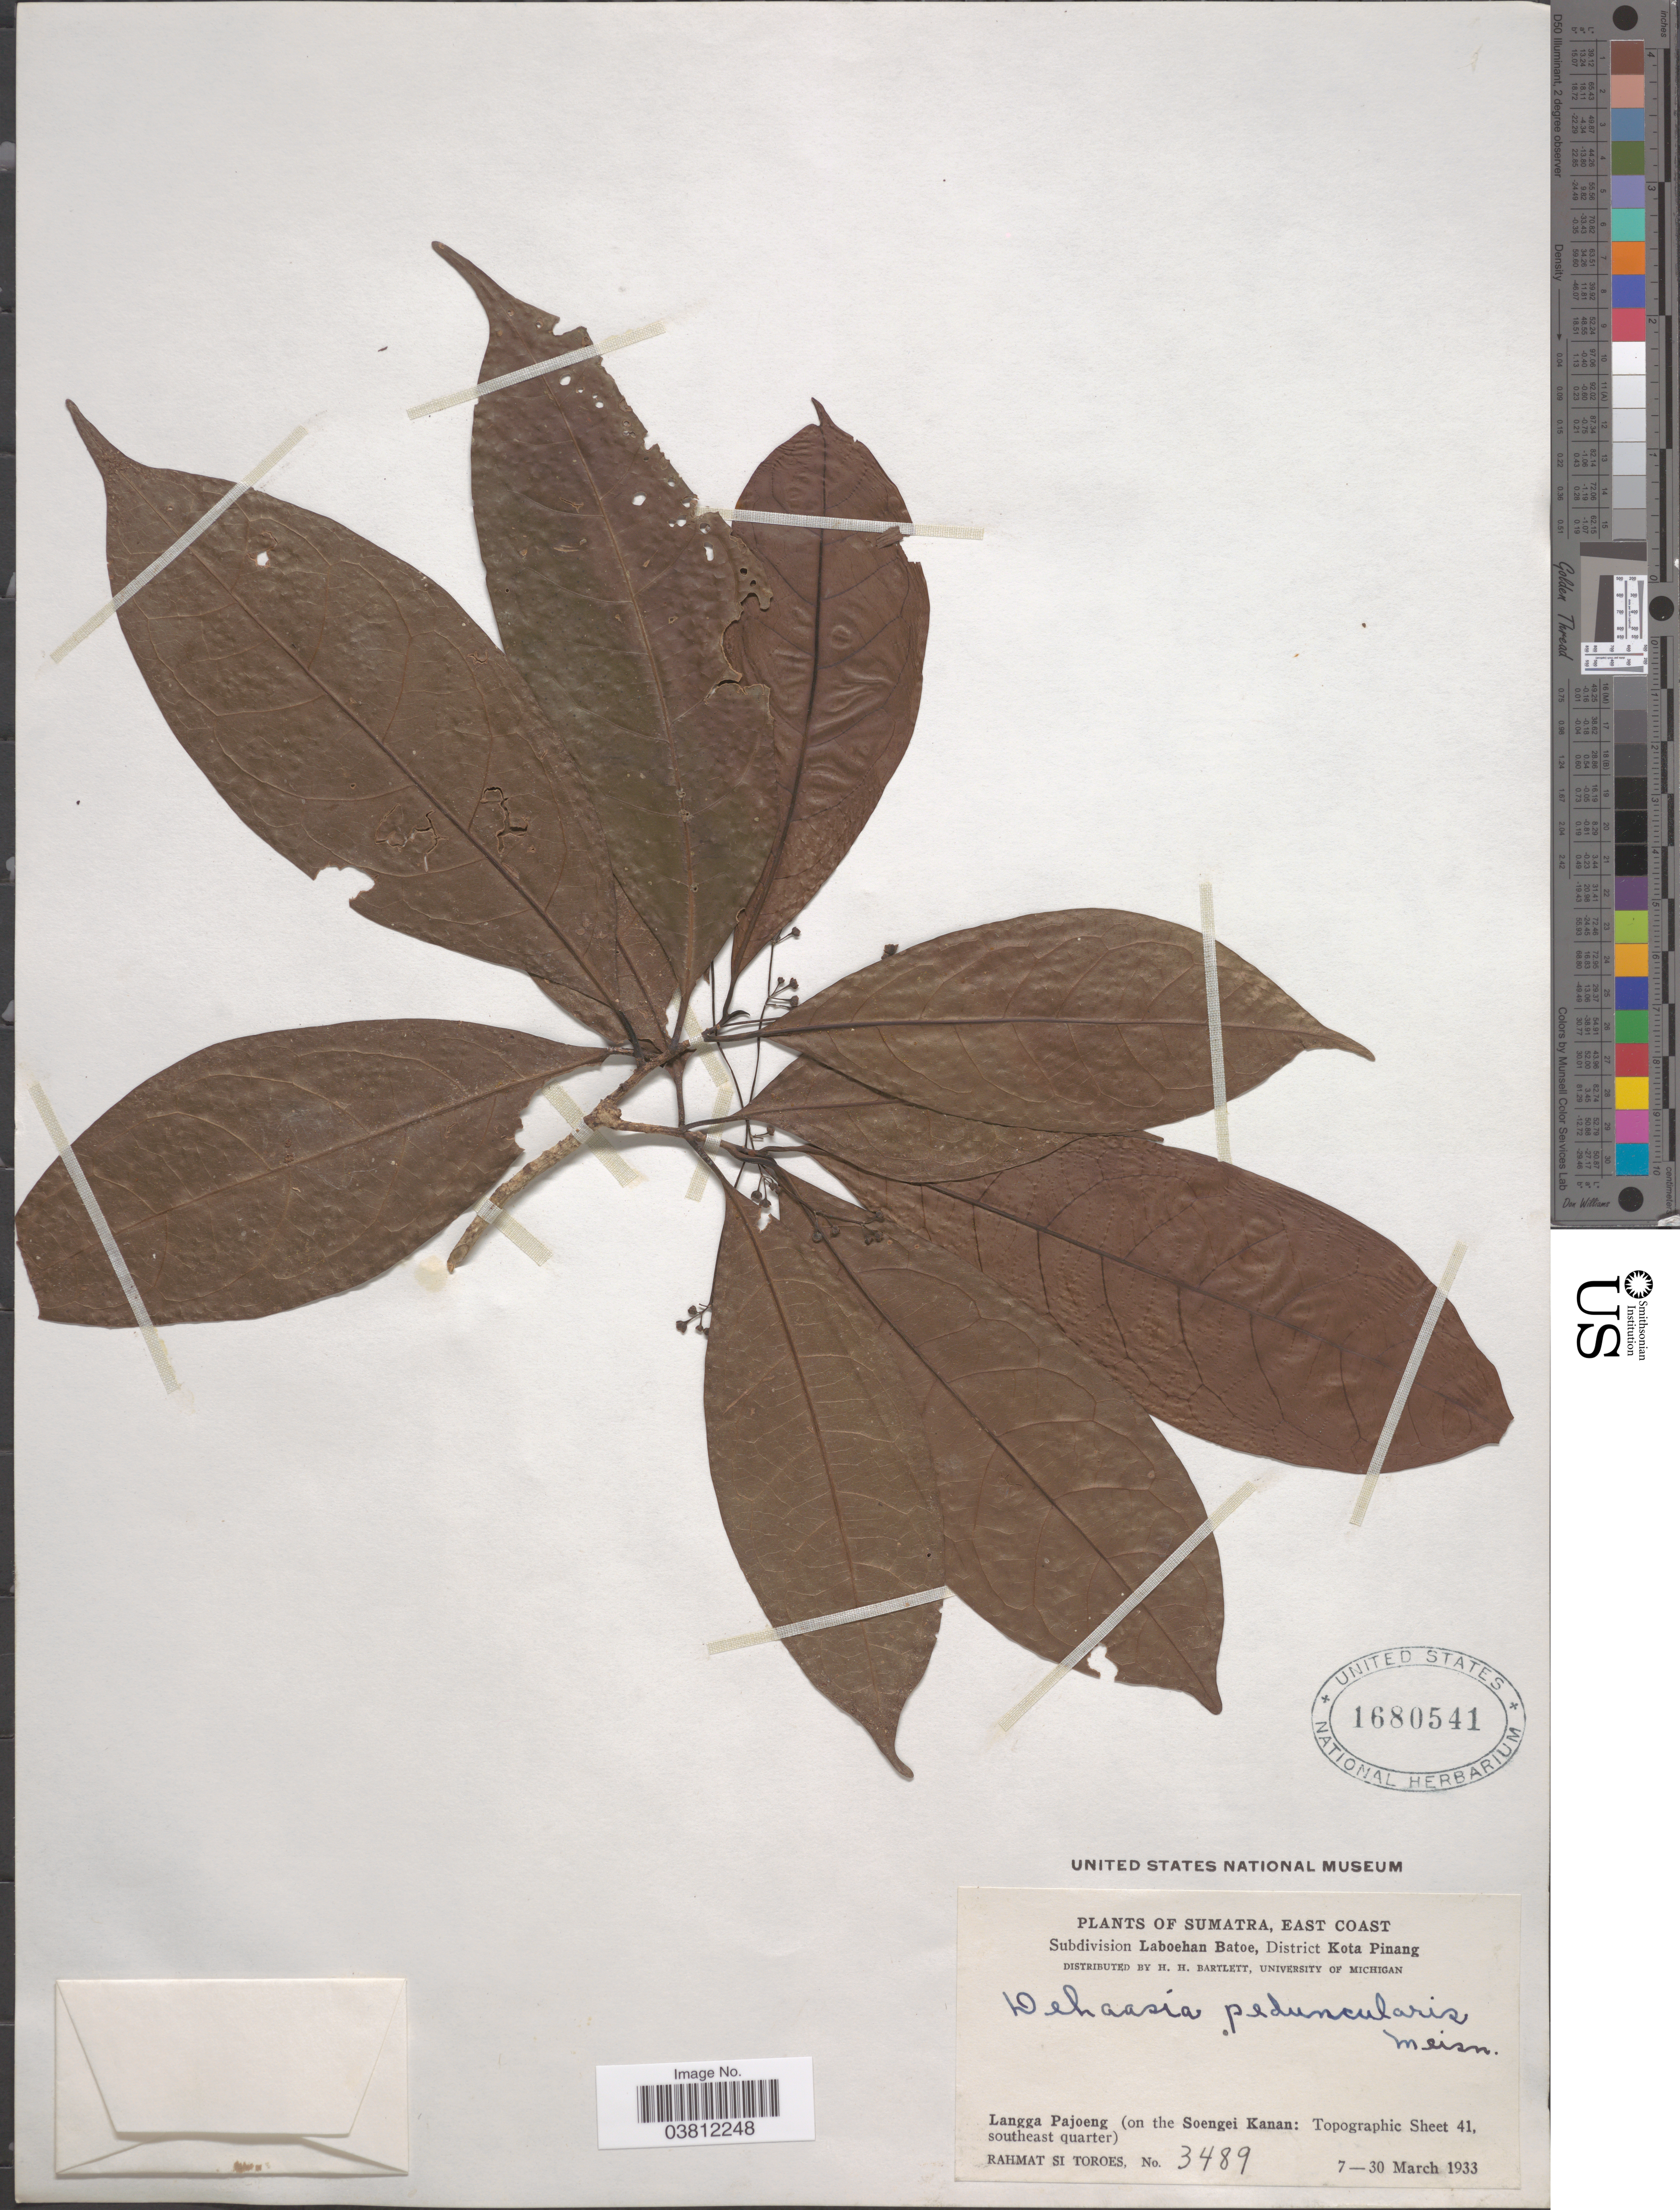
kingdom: Plantae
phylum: Tracheophyta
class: Magnoliopsida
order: Laurales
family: Lauraceae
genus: Dehaasia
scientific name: Dehaasia peduncularis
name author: Meisn.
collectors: Rahmat Si Boeea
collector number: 3489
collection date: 1933-03-07/1933-03-30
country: Indonesia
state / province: Sumatra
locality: East Coast. Subdivision Laboehan Batoe, District Kota Pinang. Langga Pajoeng (on the Soengei Kanan: Topographic Sheet 41, southeast quarter).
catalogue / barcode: US 1680541